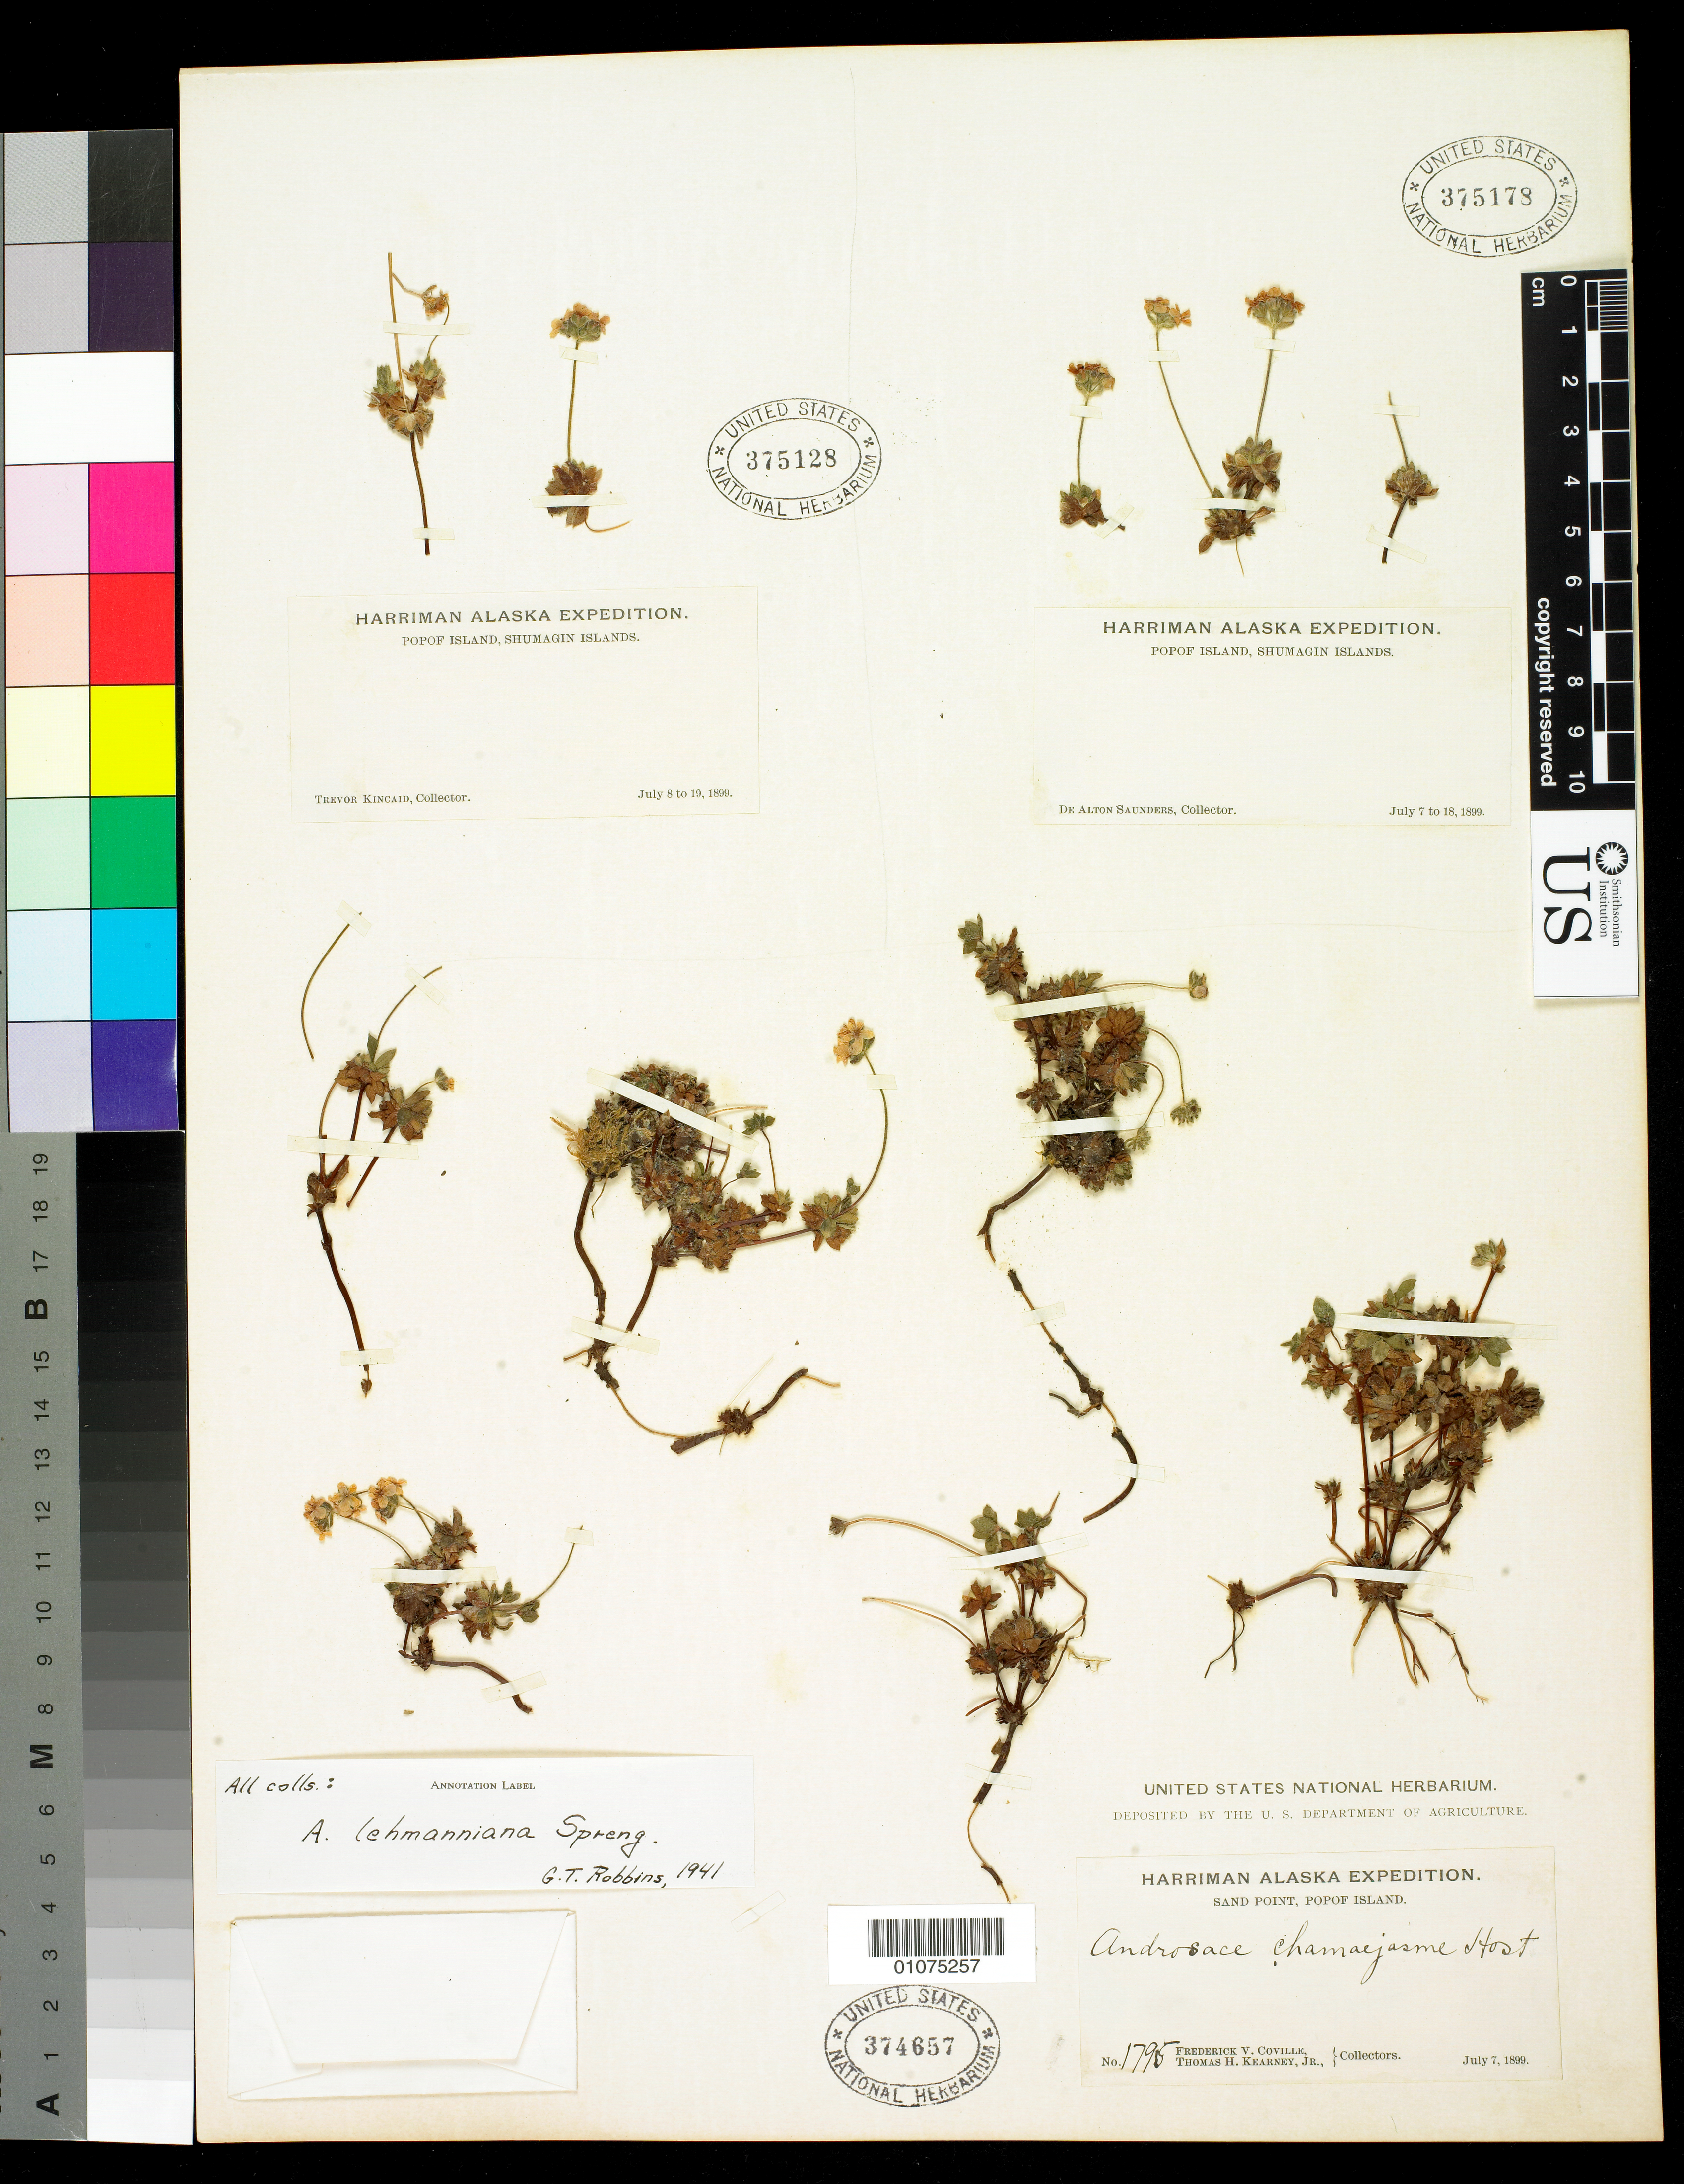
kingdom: Plantae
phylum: Tracheophyta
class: Magnoliopsida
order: Ericales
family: Primulaceae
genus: Androsace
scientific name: Androsace lehmanniana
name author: Spreng.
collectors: F. V. Coville & T. H. Kearney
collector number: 1795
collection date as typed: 7 Jul 1899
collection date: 1899-07-07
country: United States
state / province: Alaska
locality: Sand Point, Popof Island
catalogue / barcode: US 374657